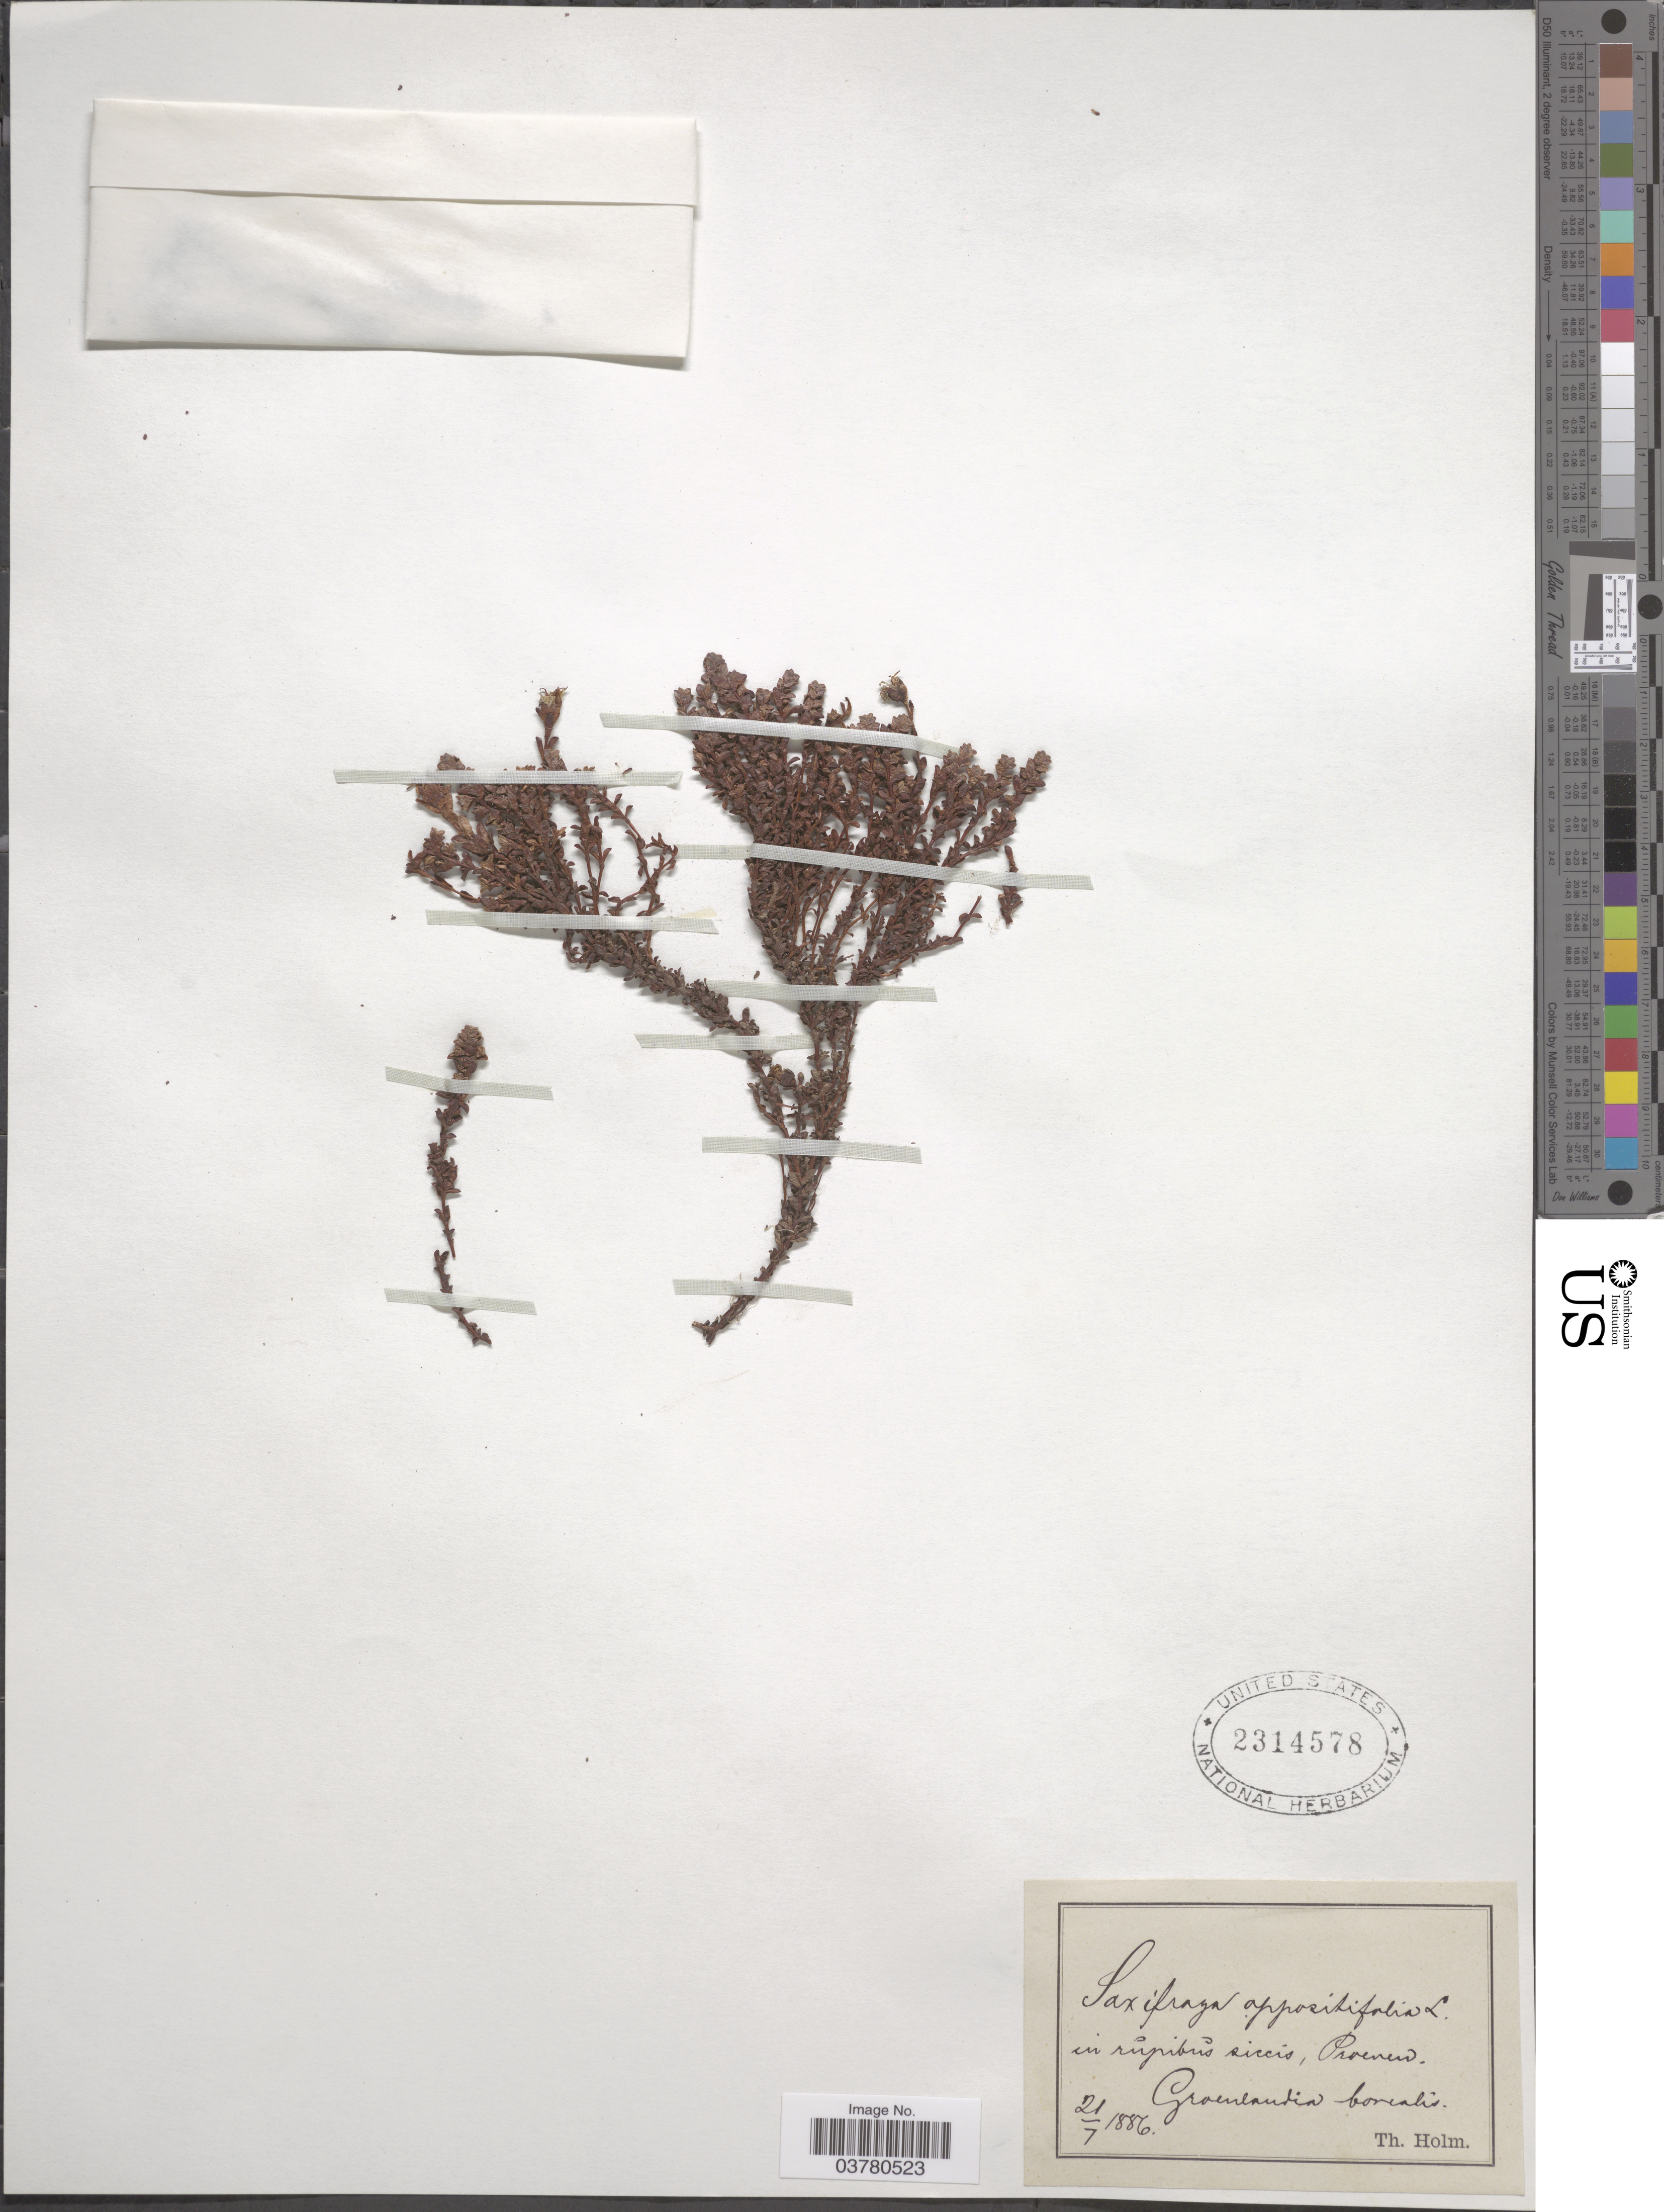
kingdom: Plantae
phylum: Tracheophyta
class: Magnoliopsida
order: Saxifragales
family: Saxifragaceae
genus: Saxifraga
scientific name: Saxifraga oppositifolia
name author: L.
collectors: T. Holm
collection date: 1886-07-21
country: Greenland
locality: In rupibus siccis, Proeven. Groenlandia borealis.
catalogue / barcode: US 2314578